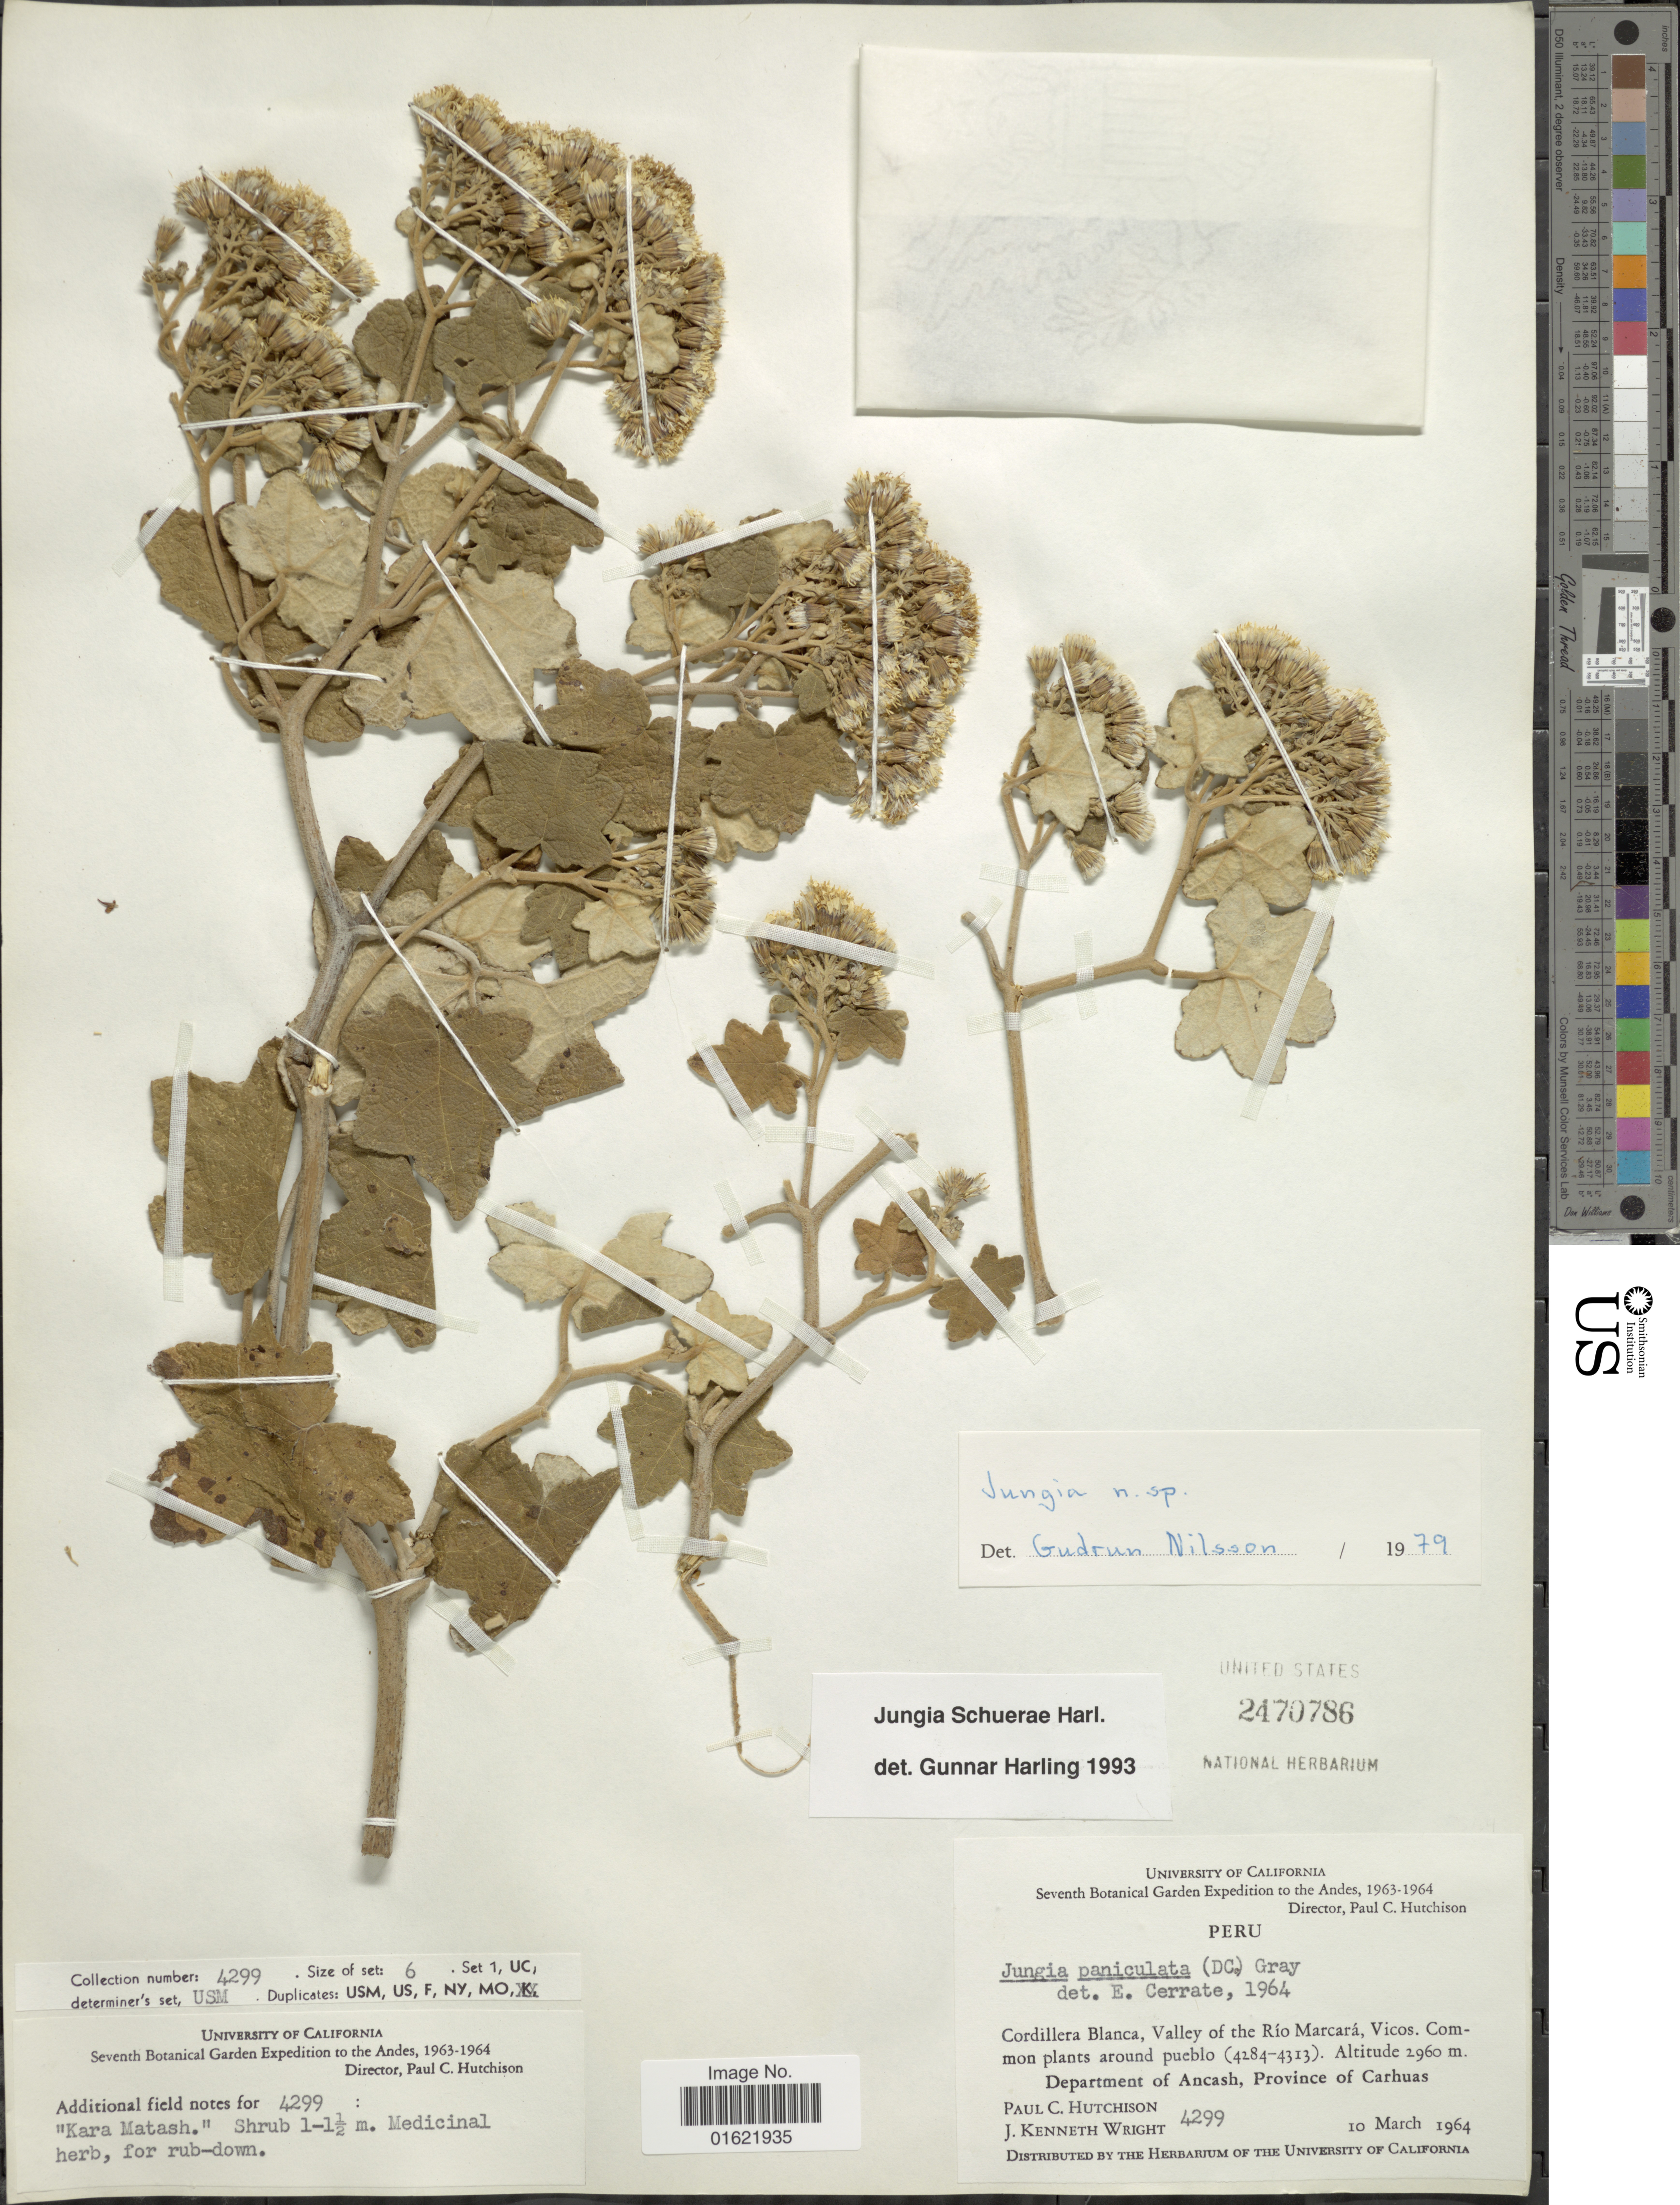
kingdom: Plantae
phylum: Tracheophyta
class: Magnoliopsida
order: Asterales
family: Asteraceae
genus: Jungia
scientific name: Jungia schuerae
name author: Harling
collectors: P. C. Hutchison & J. K. Wright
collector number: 4299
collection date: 1964-03-10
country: Peru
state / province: Ancash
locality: Cordillera Blanca, valley of the Rio Marcara, Vicos. Department of Ancash, Province of Carhuas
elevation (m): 2960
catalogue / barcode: US 2470786